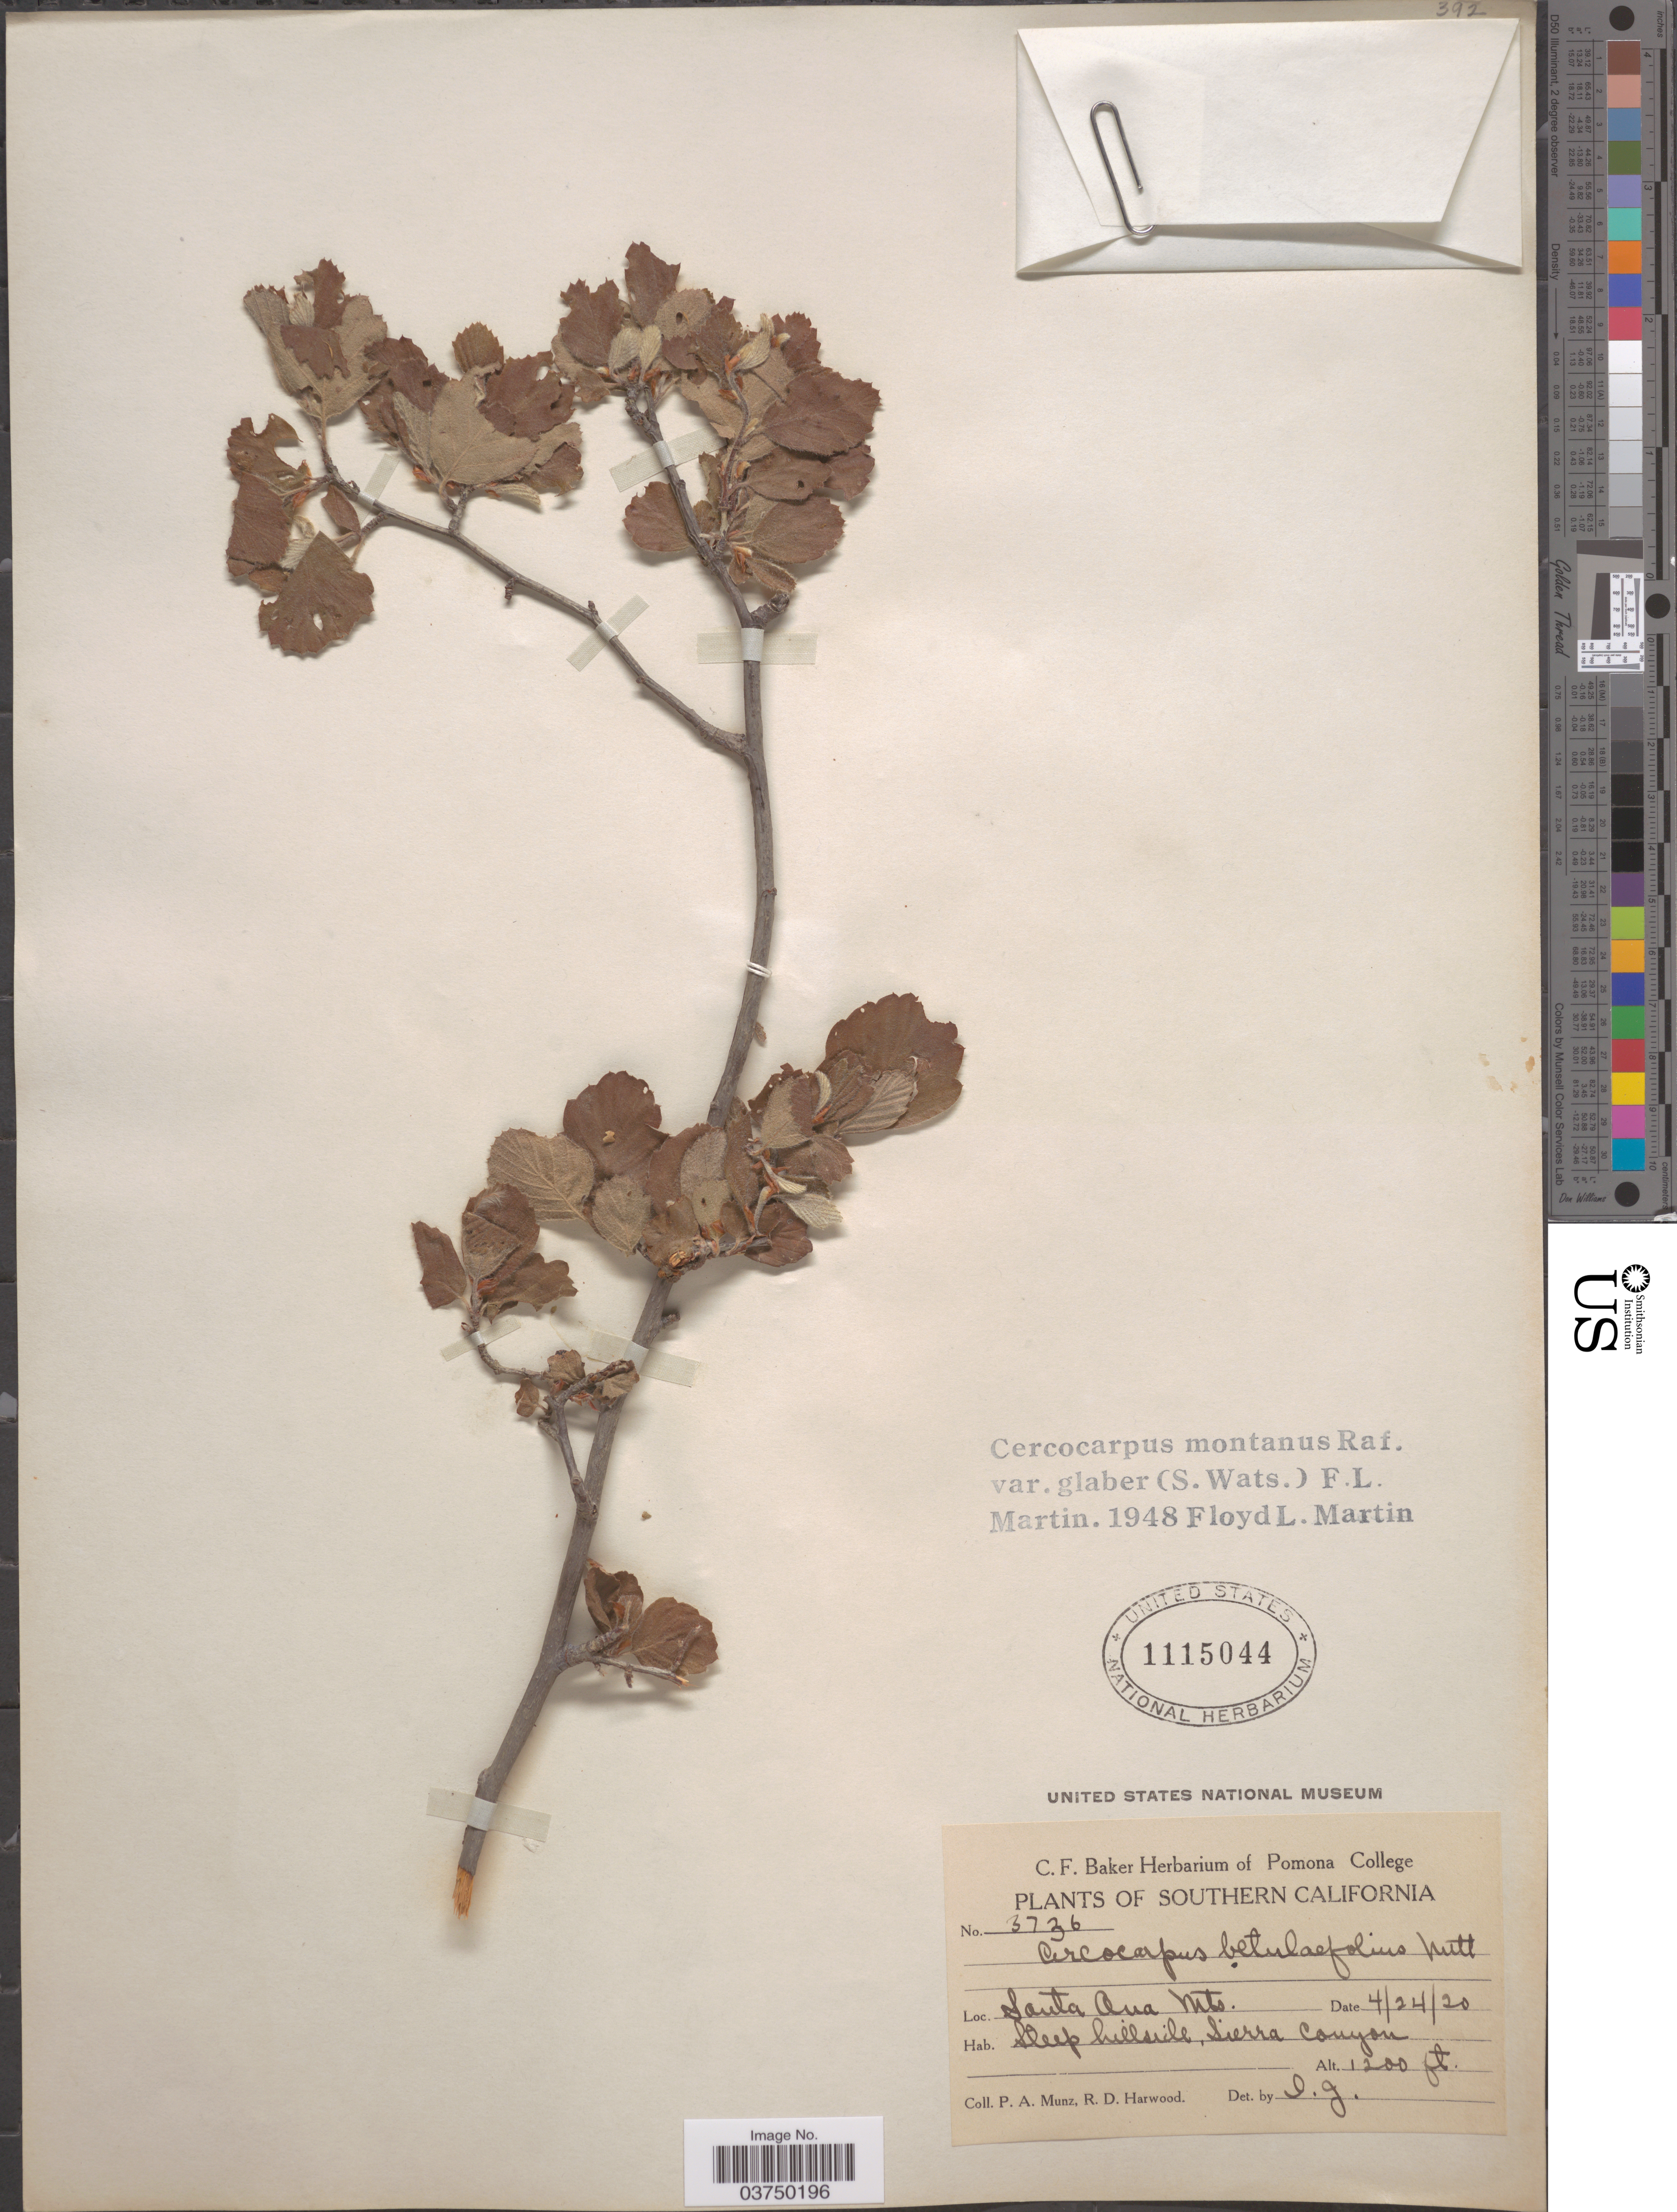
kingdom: Plantae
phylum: Tracheophyta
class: Magnoliopsida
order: Rosales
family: Rosaceae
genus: Cercocarpus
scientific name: Cercocarpus montanus var. glaber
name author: (S. Watson) F.L. Martin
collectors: P. A. Munz & R. Harwood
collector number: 3736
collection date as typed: Transcribed d/m/y: 24/4/20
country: United States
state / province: California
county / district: Los Angeles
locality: Southern California. Santa Ana Mts. Steep hillside, Sierra Canyon.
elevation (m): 366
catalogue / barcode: US 1115044